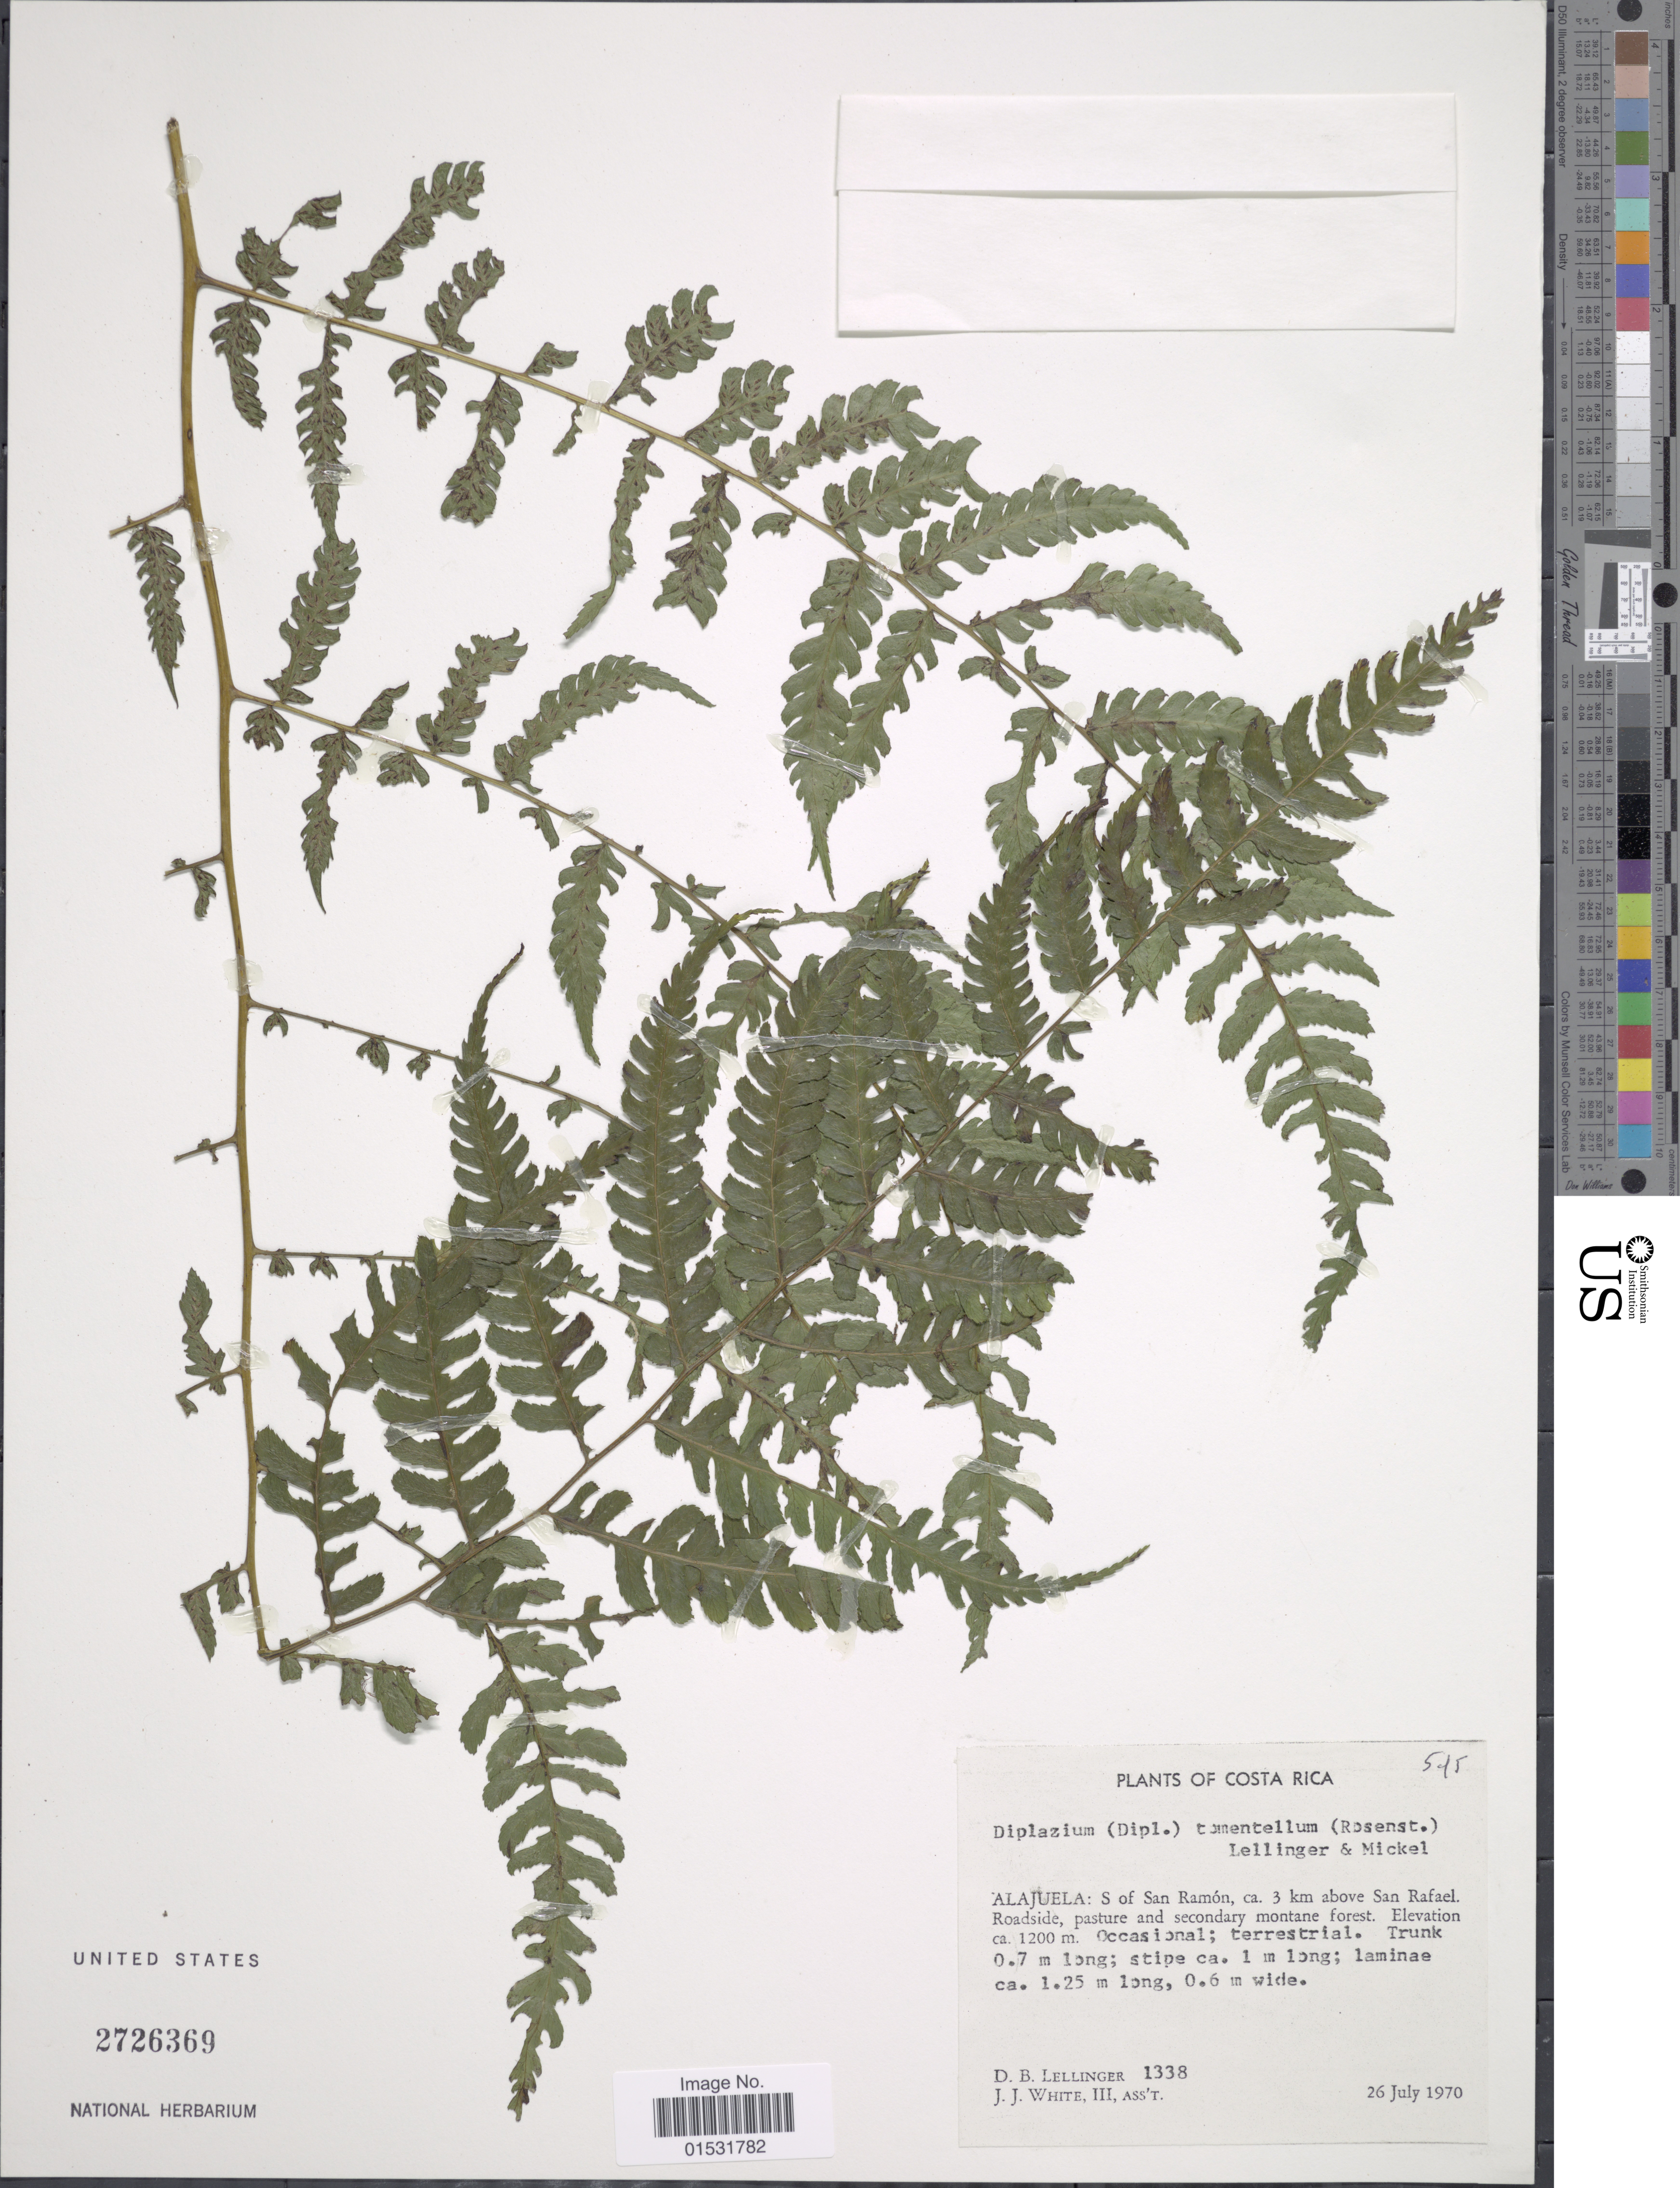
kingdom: Plantae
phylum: Tracheophyta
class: Polypodiopsida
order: Polypodiales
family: Athyriaceae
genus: Diplazium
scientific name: Diplazium hians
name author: Kunze ex Klotzsch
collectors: D. B. Lellinger & J. J. White III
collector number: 1338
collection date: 1970-07-26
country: Costa Rica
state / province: Alajuela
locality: S of San Ramon, ca. 3 km above San Rafael.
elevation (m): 1200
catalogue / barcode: US 2726369